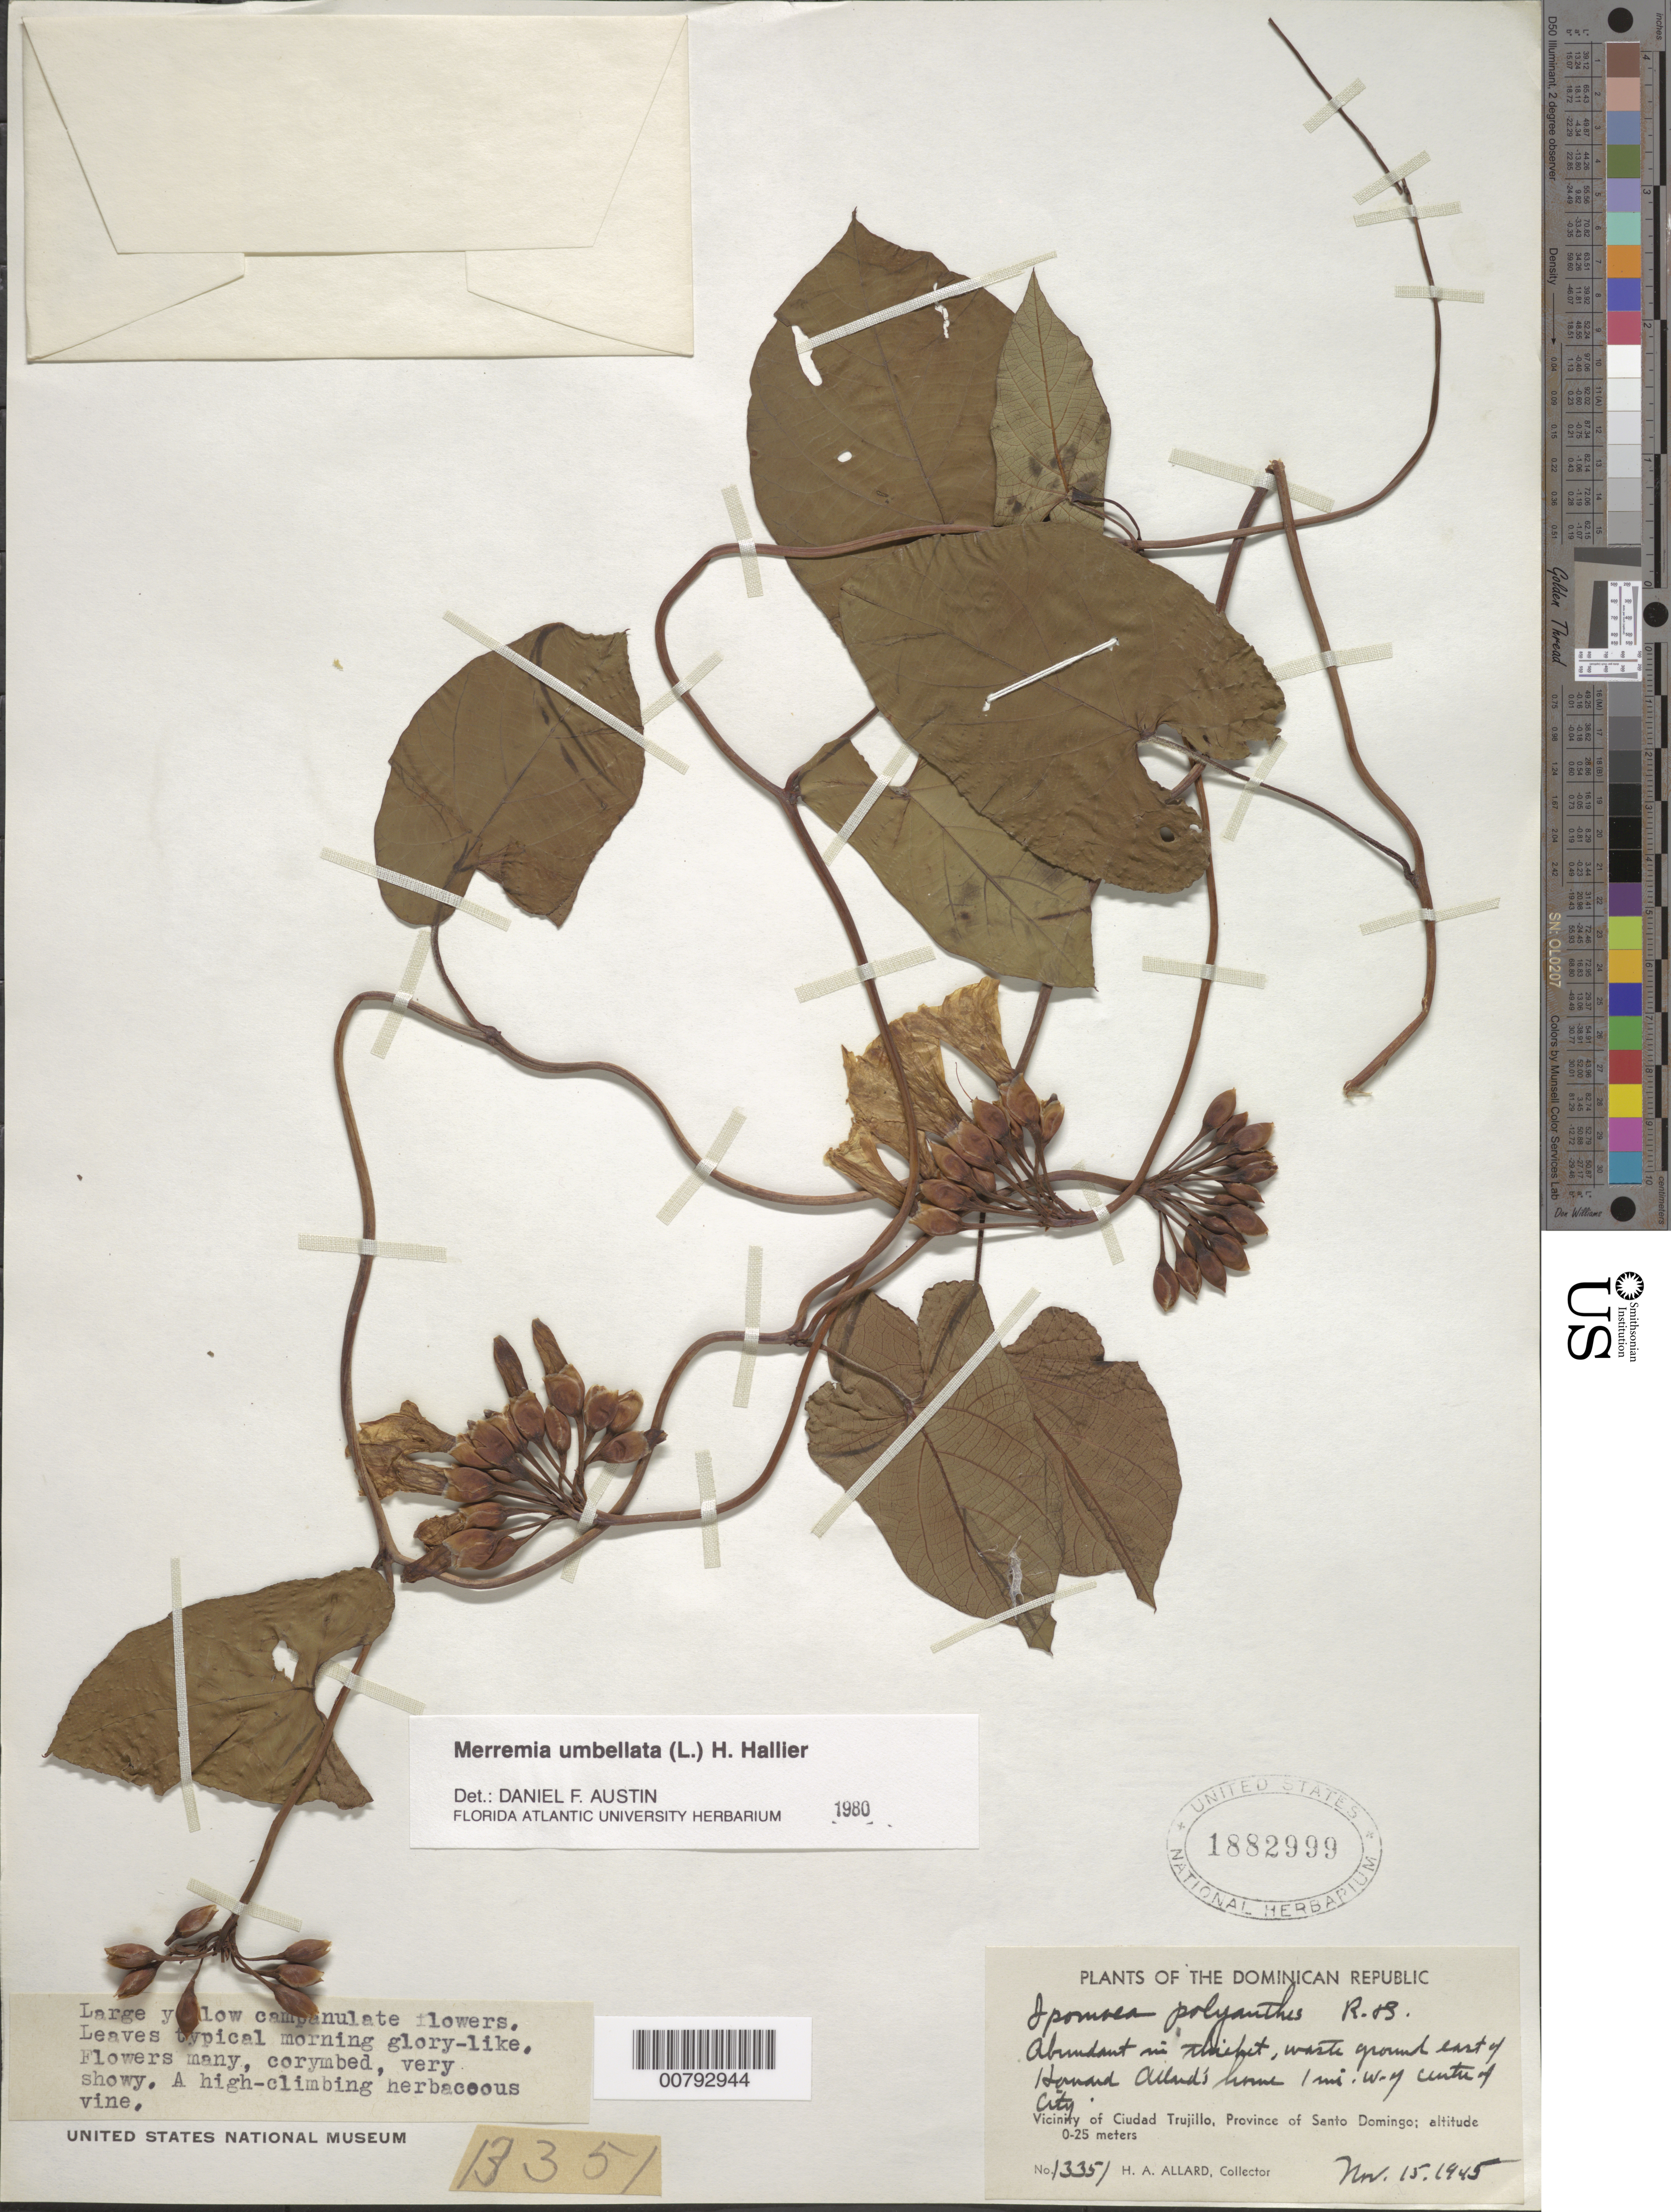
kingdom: Plantae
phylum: Tracheophyta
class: Magnoliopsida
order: Solanales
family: Convolvulaceae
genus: Camonea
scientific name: Camonea umbellata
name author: (L.) A. R. Simões & Staples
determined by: Strong, Mark T., (BOT), Smithsonian Institution - National Museum of Natural History (UNITED STATES)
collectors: H. A. Allard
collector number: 13351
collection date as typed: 15 Nov 1945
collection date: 1945-11-15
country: Dominican Republic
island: Hispaniola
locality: Province of Santo Domingo, vicinity of Ciudad Trujillo, east of Howard Allard's home 1 mile W of center of city.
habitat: Waste ground.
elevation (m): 0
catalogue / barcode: US 1882999